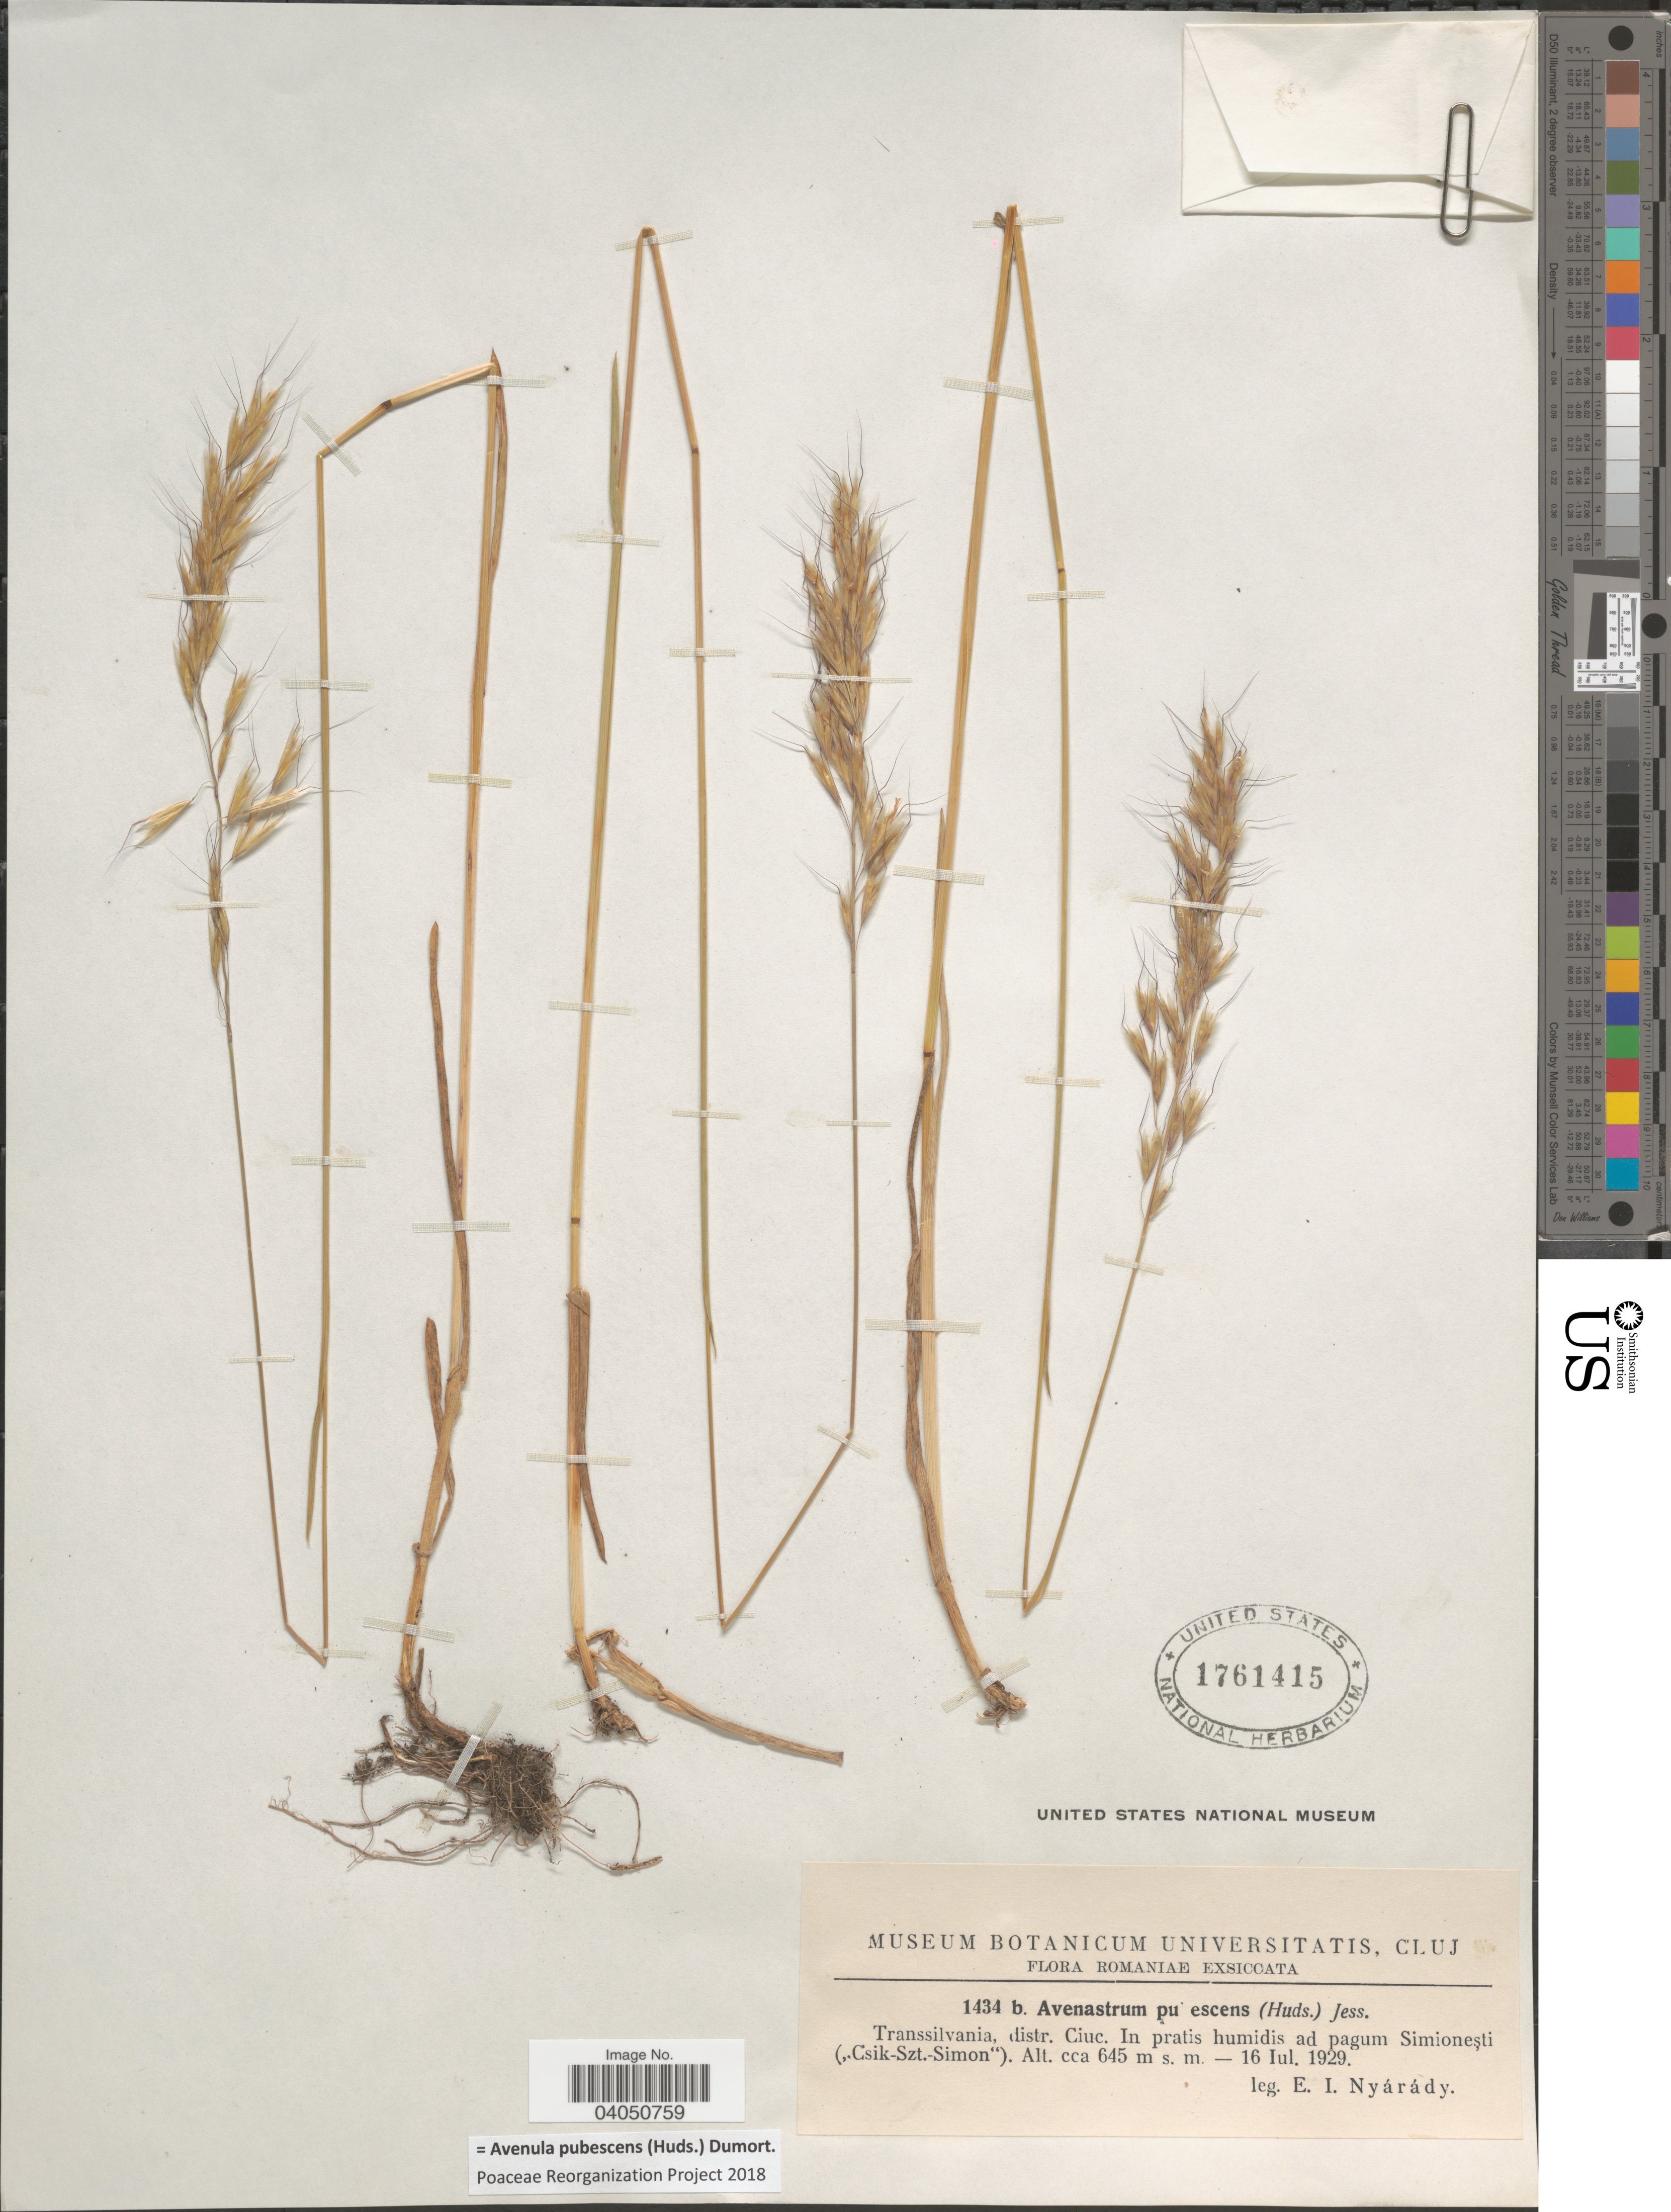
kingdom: Plantae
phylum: Tracheophyta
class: Liliopsida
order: Poales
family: Poaceae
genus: Avenula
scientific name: Avenula pubescens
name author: (Huds.) Dumort.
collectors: E. Nyárády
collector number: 1434b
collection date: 1929-07-16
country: Romania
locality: Romaniae. Transsilvania, distr. Ciuc. In pratis humidis ad pagum Simioneşti ("Csik-Szt.-Simon").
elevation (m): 645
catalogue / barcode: US 1761415